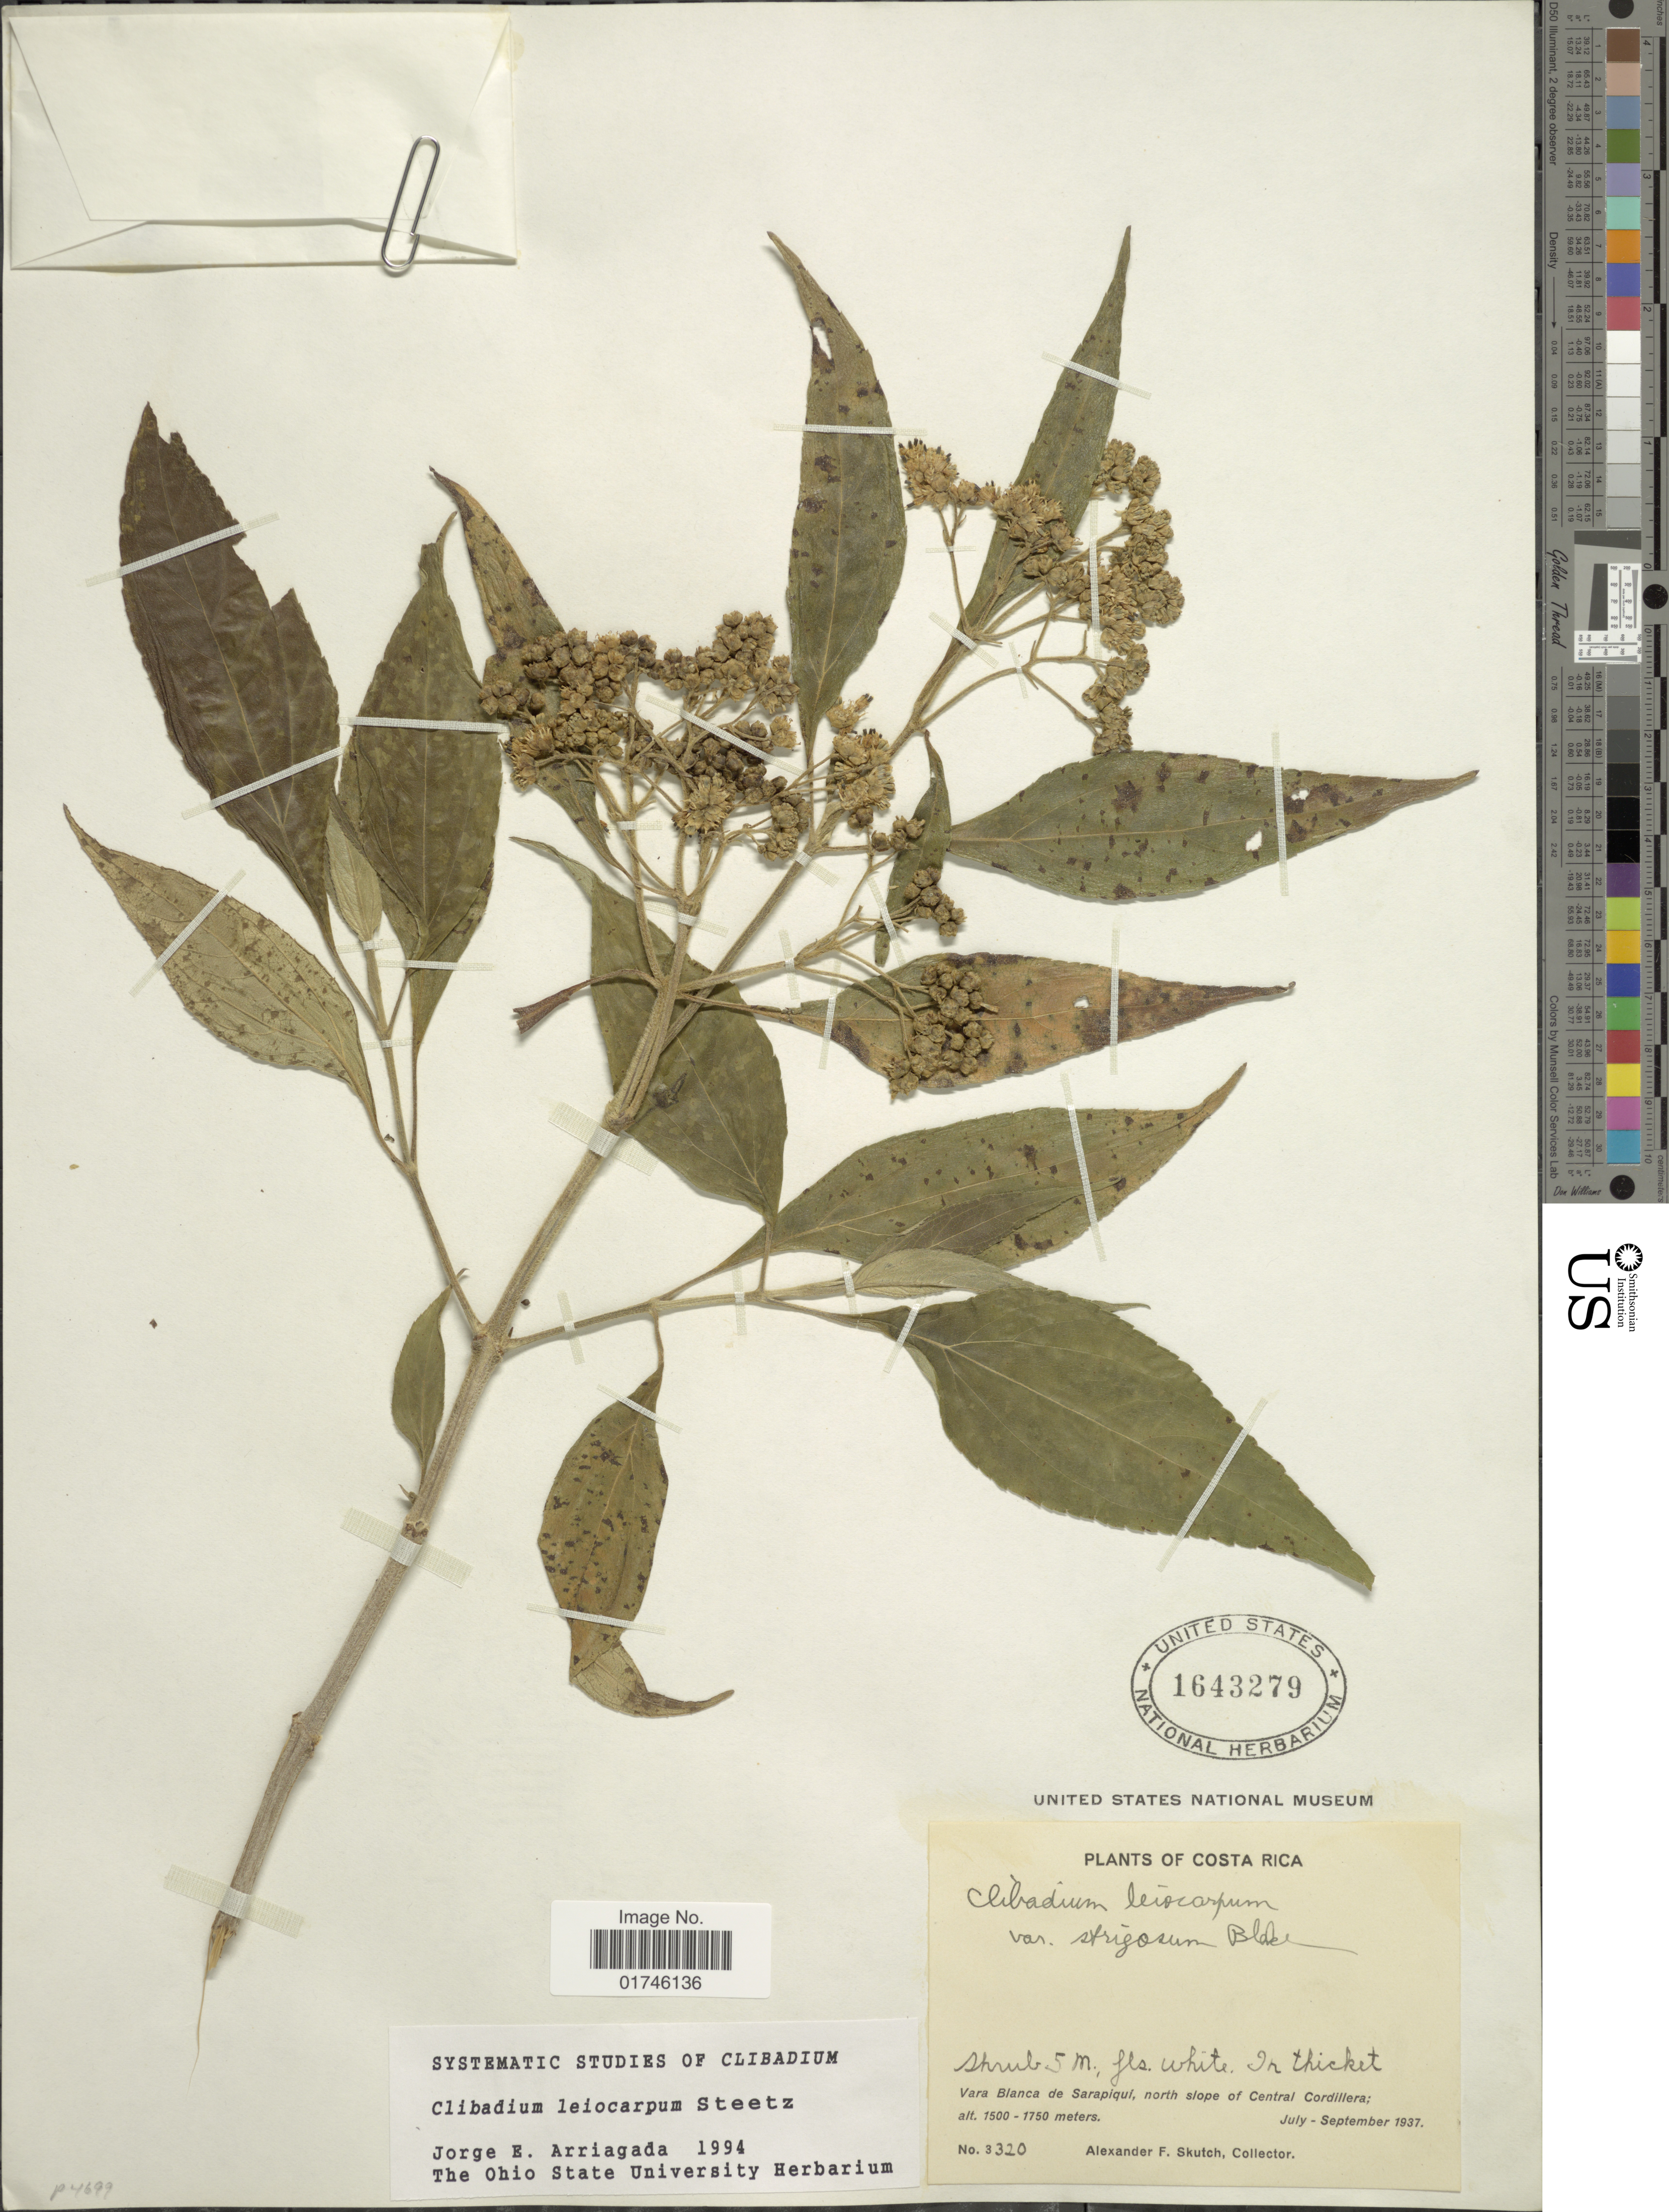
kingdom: Plantae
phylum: Tracheophyta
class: Magnoliopsida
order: Asterales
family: Asteraceae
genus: Clibadium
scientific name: Clibadium leiocarpum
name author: Steetz in Seem.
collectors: A. F. Skutch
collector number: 3320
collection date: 1934-07/1937-09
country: Costa Rica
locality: Costa Rica. Vara Blanca de Sarapiqui, north slope of Central Cordillera.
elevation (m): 1500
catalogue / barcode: US 1643279